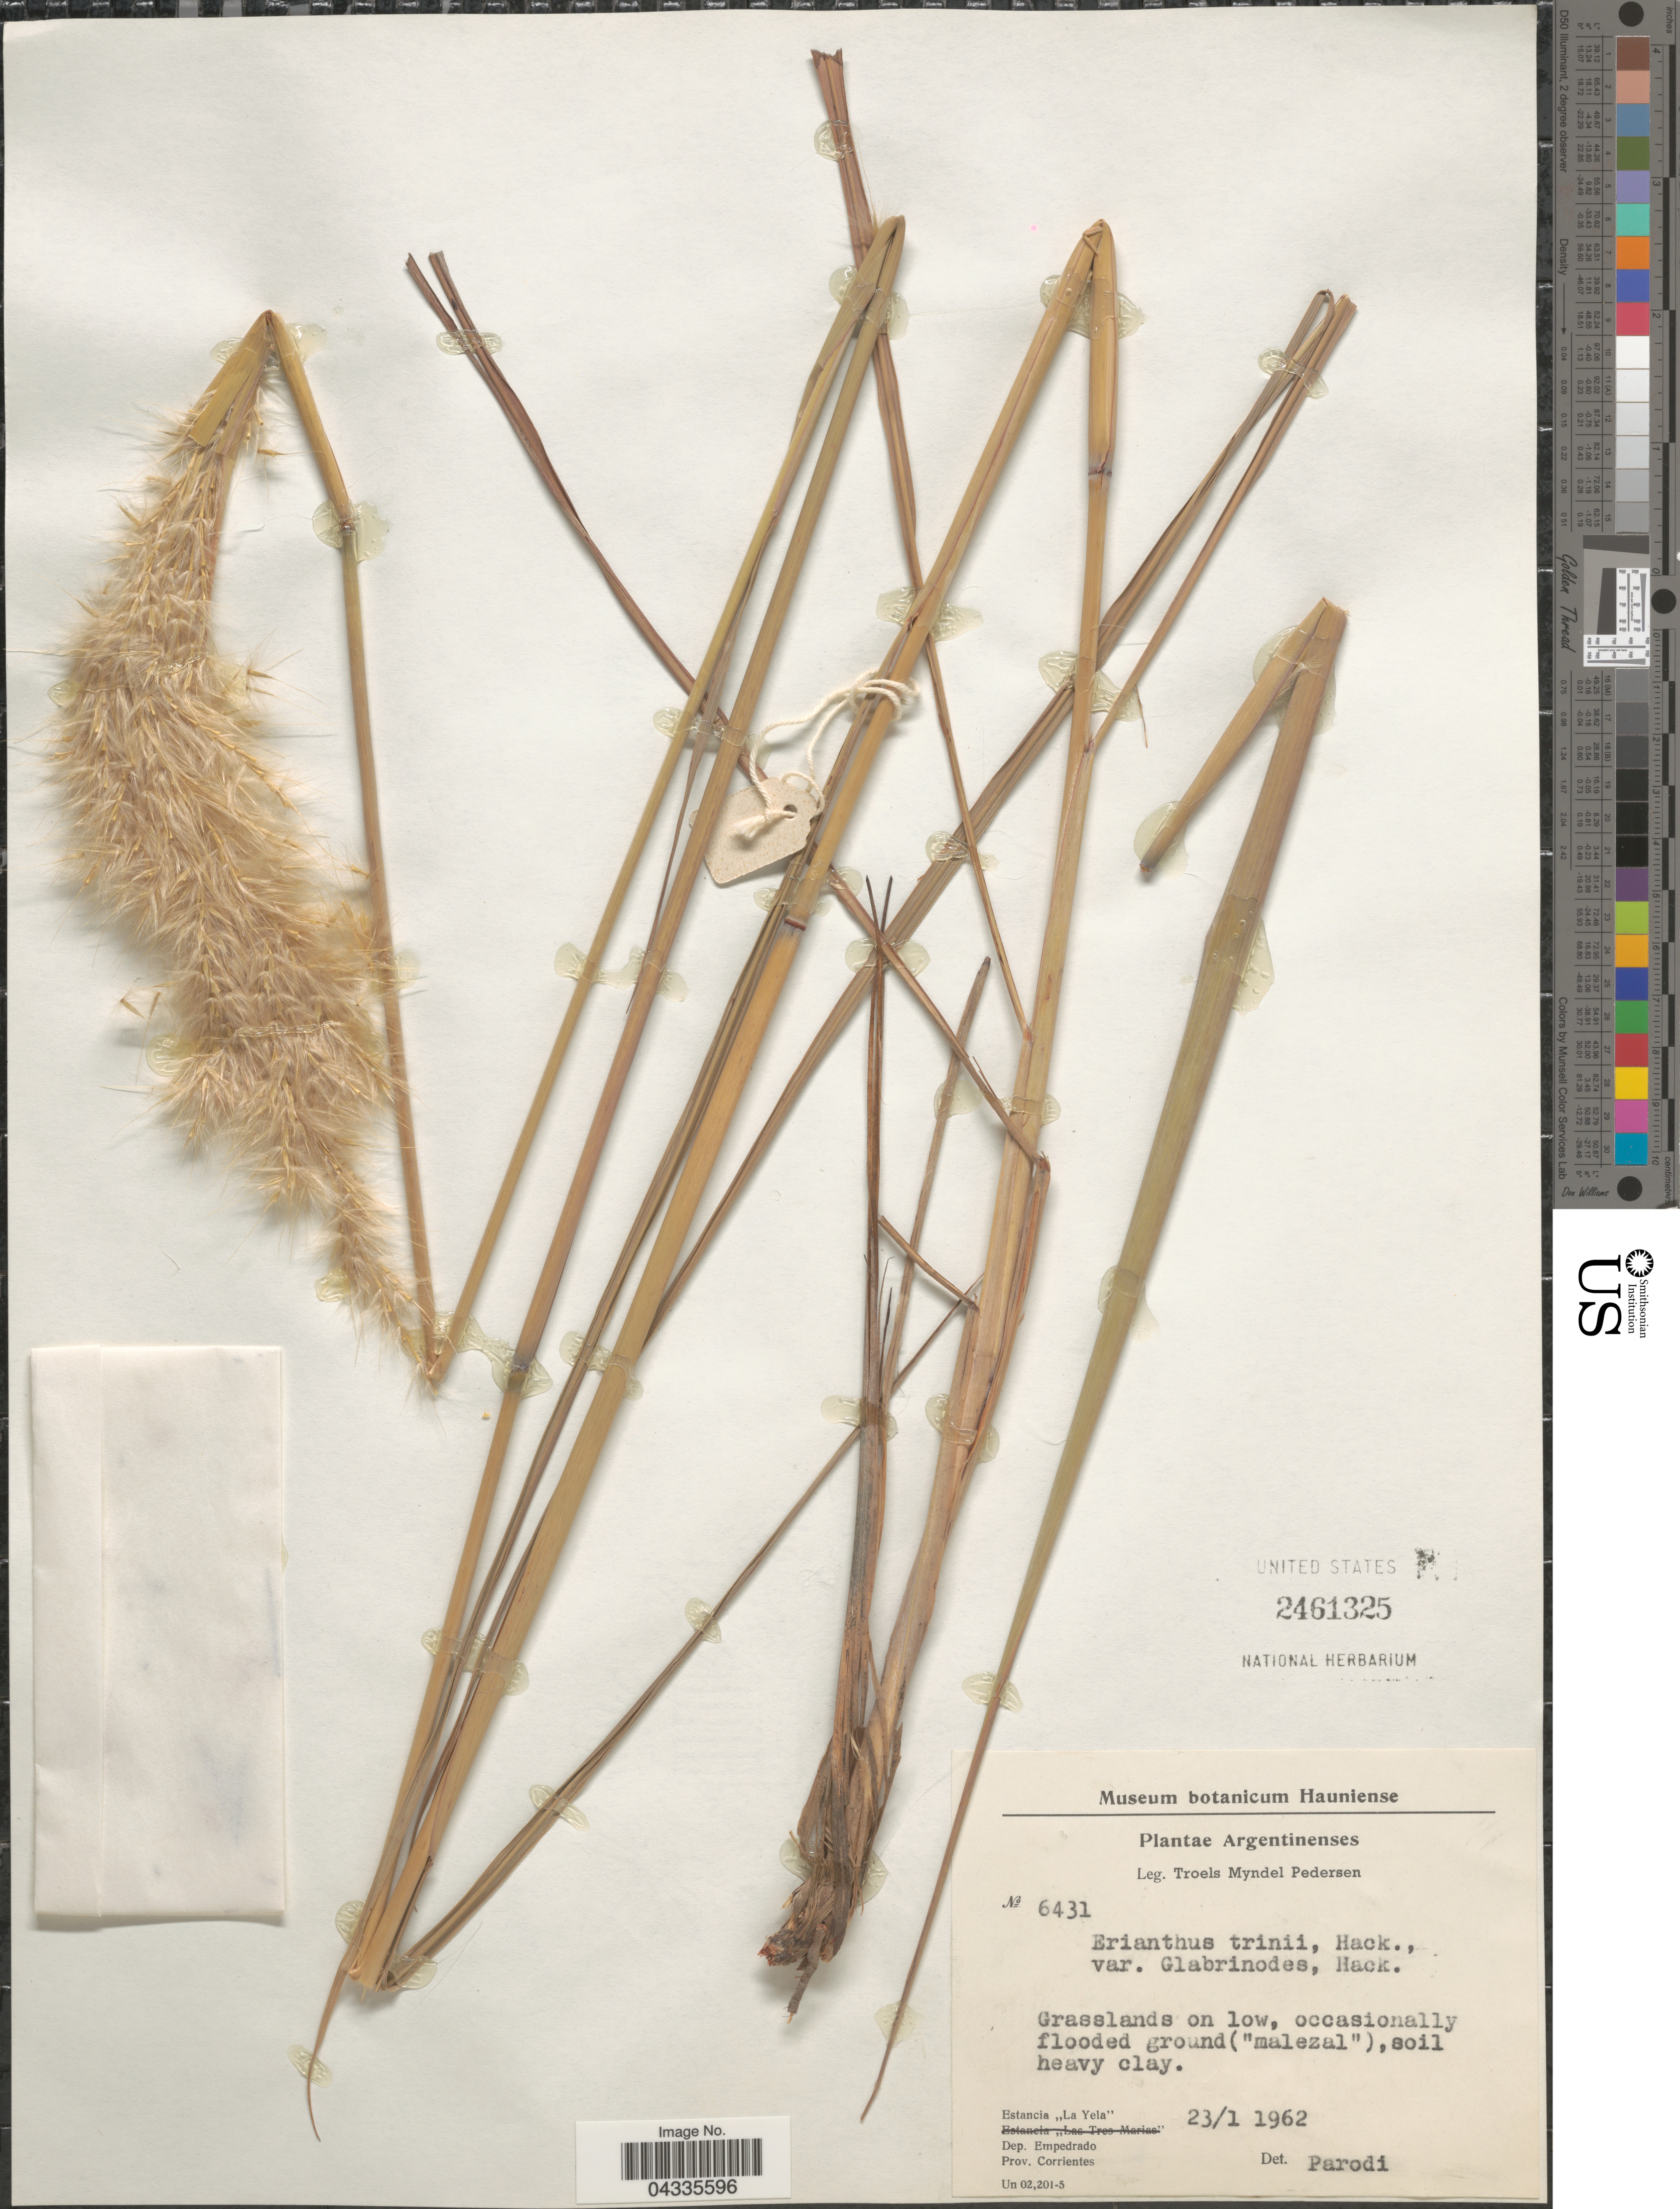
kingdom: Plantae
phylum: Tracheophyta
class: Liliopsida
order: Poales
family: Poaceae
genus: Erianthus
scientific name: Erianthus trinii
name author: Hack.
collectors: T. Pederson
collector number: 6431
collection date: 1962-01-23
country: Argentina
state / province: Corrientes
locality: Grasslands on low, occasionally flooded ground ("malezal"), soil heavy clay. Estancia "La Yela". Dep. Empedrado.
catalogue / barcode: US 2461325